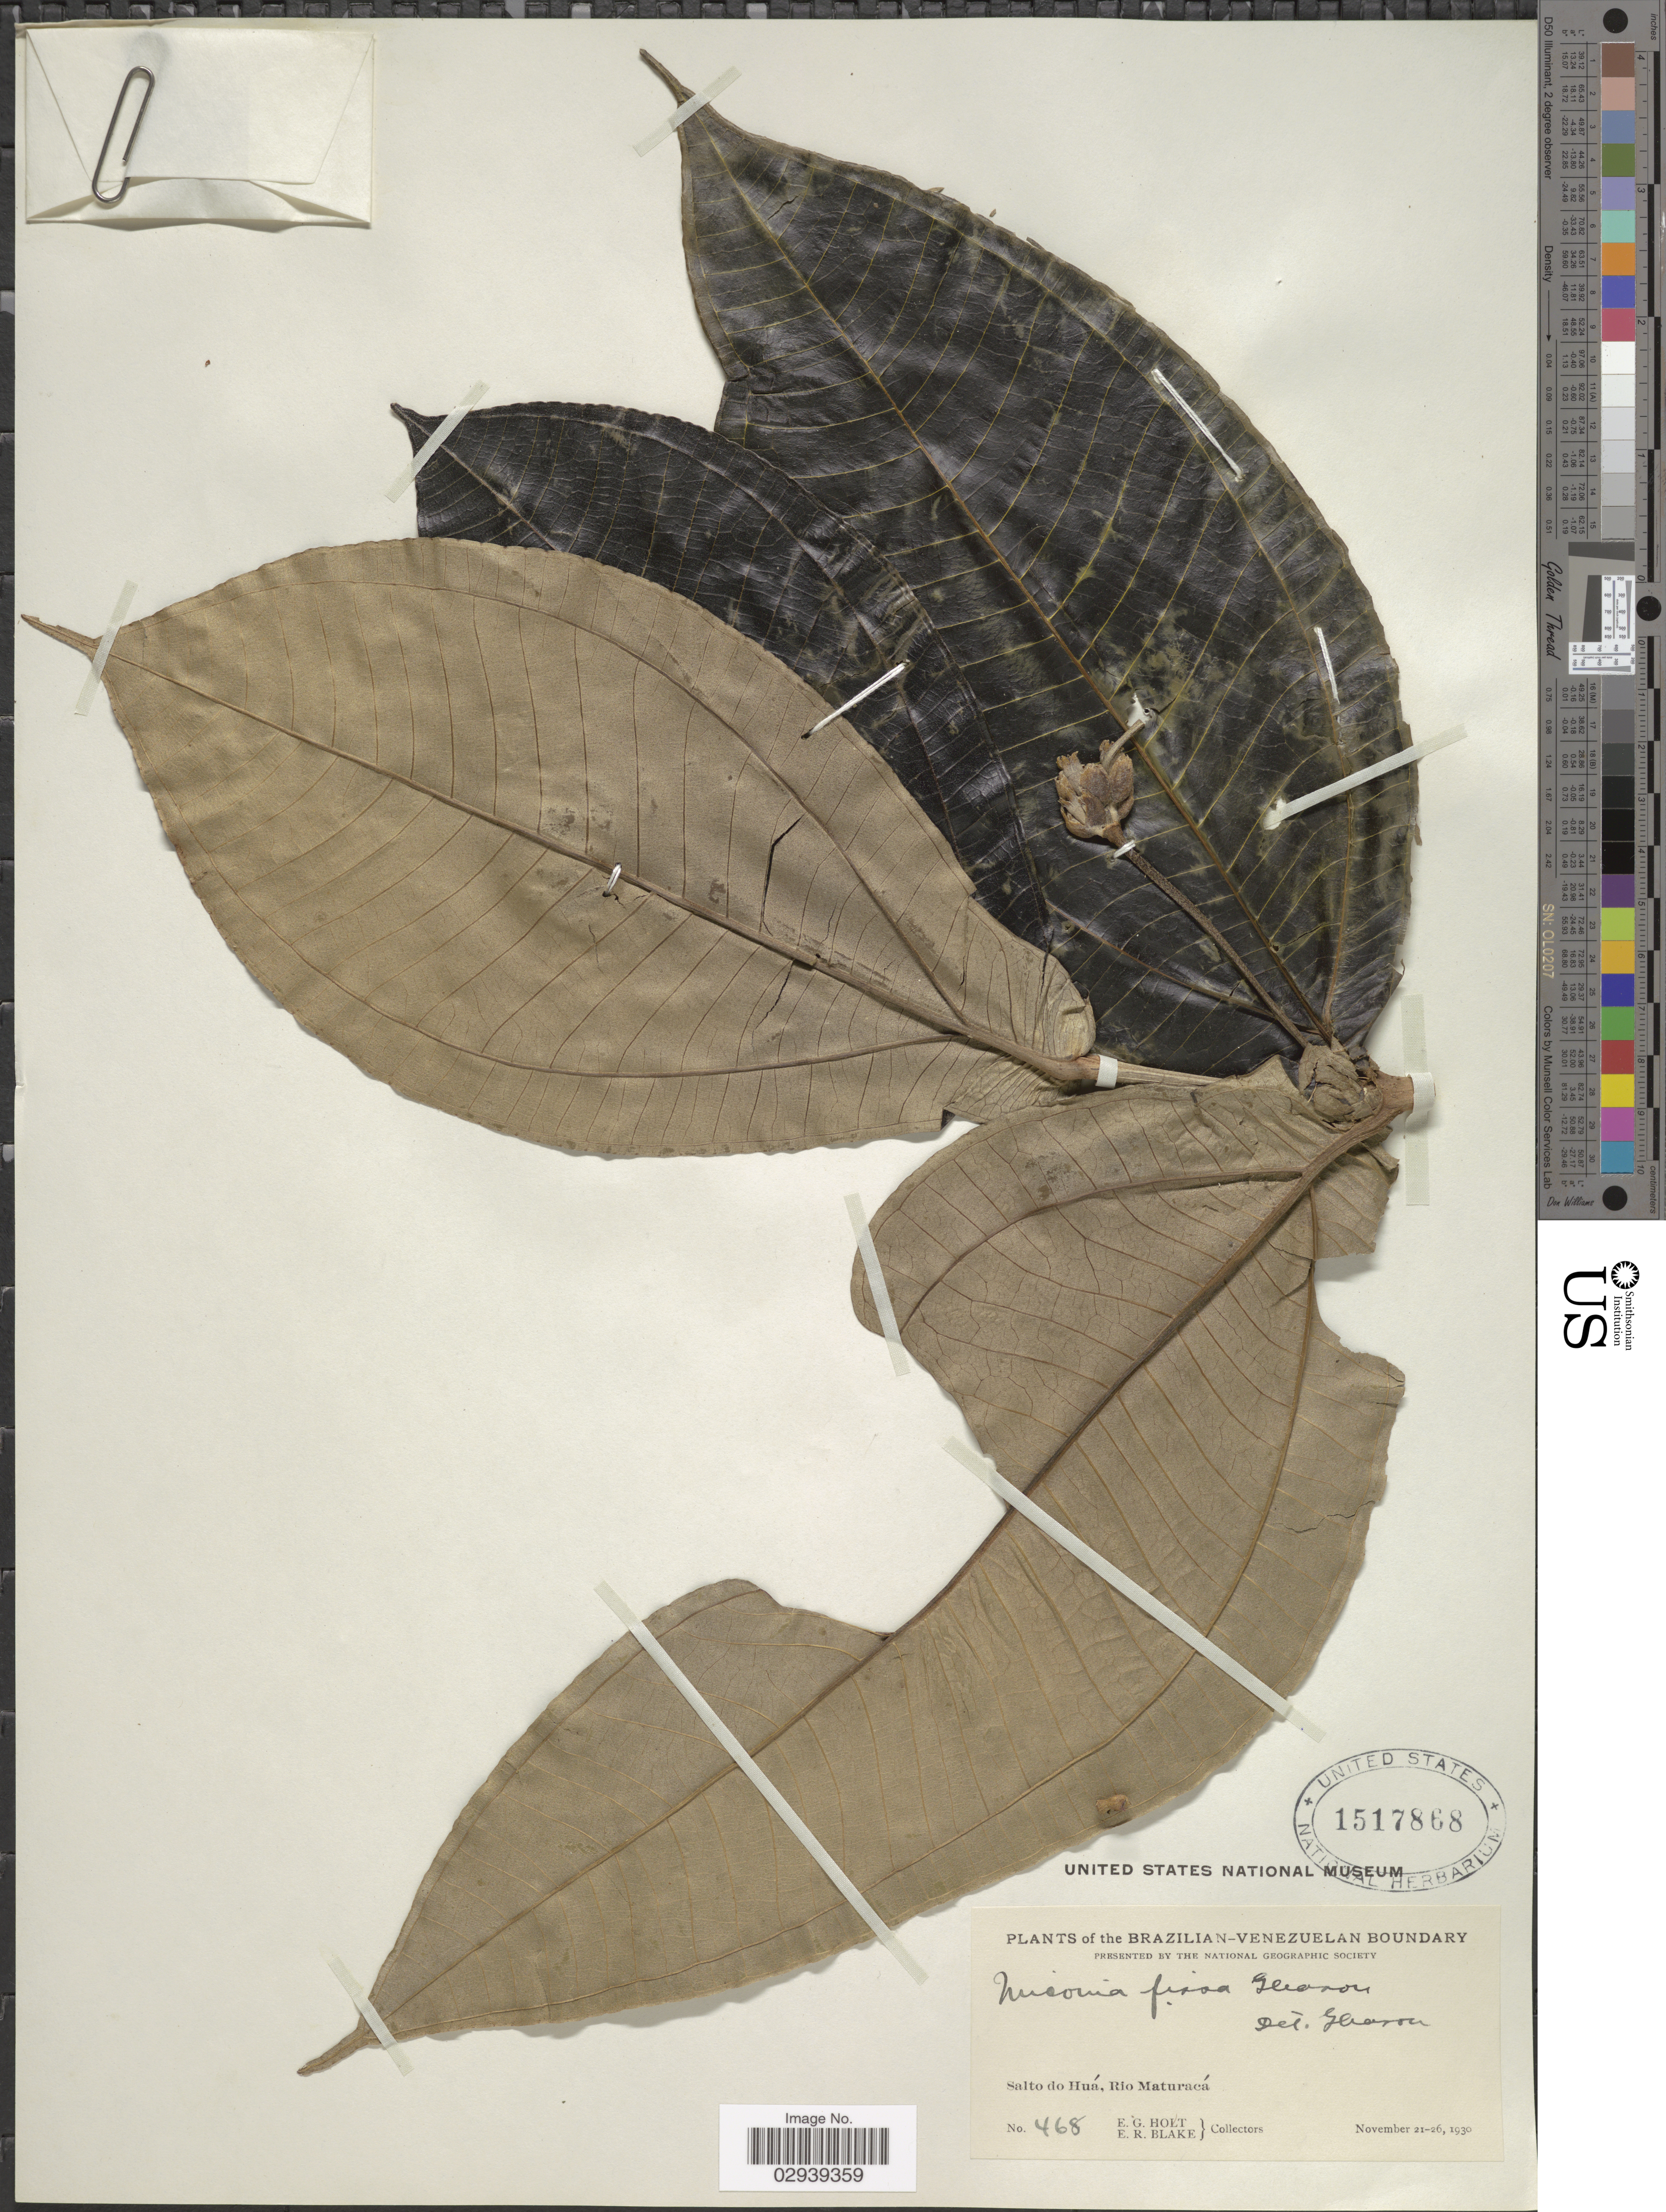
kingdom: Plantae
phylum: Tracheophyta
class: Magnoliopsida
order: Myrtales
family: Melastomataceae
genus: Miconia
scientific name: Miconia fissa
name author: Gleason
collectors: E. G. Holt & E. R. Blake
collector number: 468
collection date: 1930-11-21/1930-11-26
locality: Brazilian-Venezuelan Boundary, Salto de Huá, Rop Maturacá.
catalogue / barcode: US 1517868